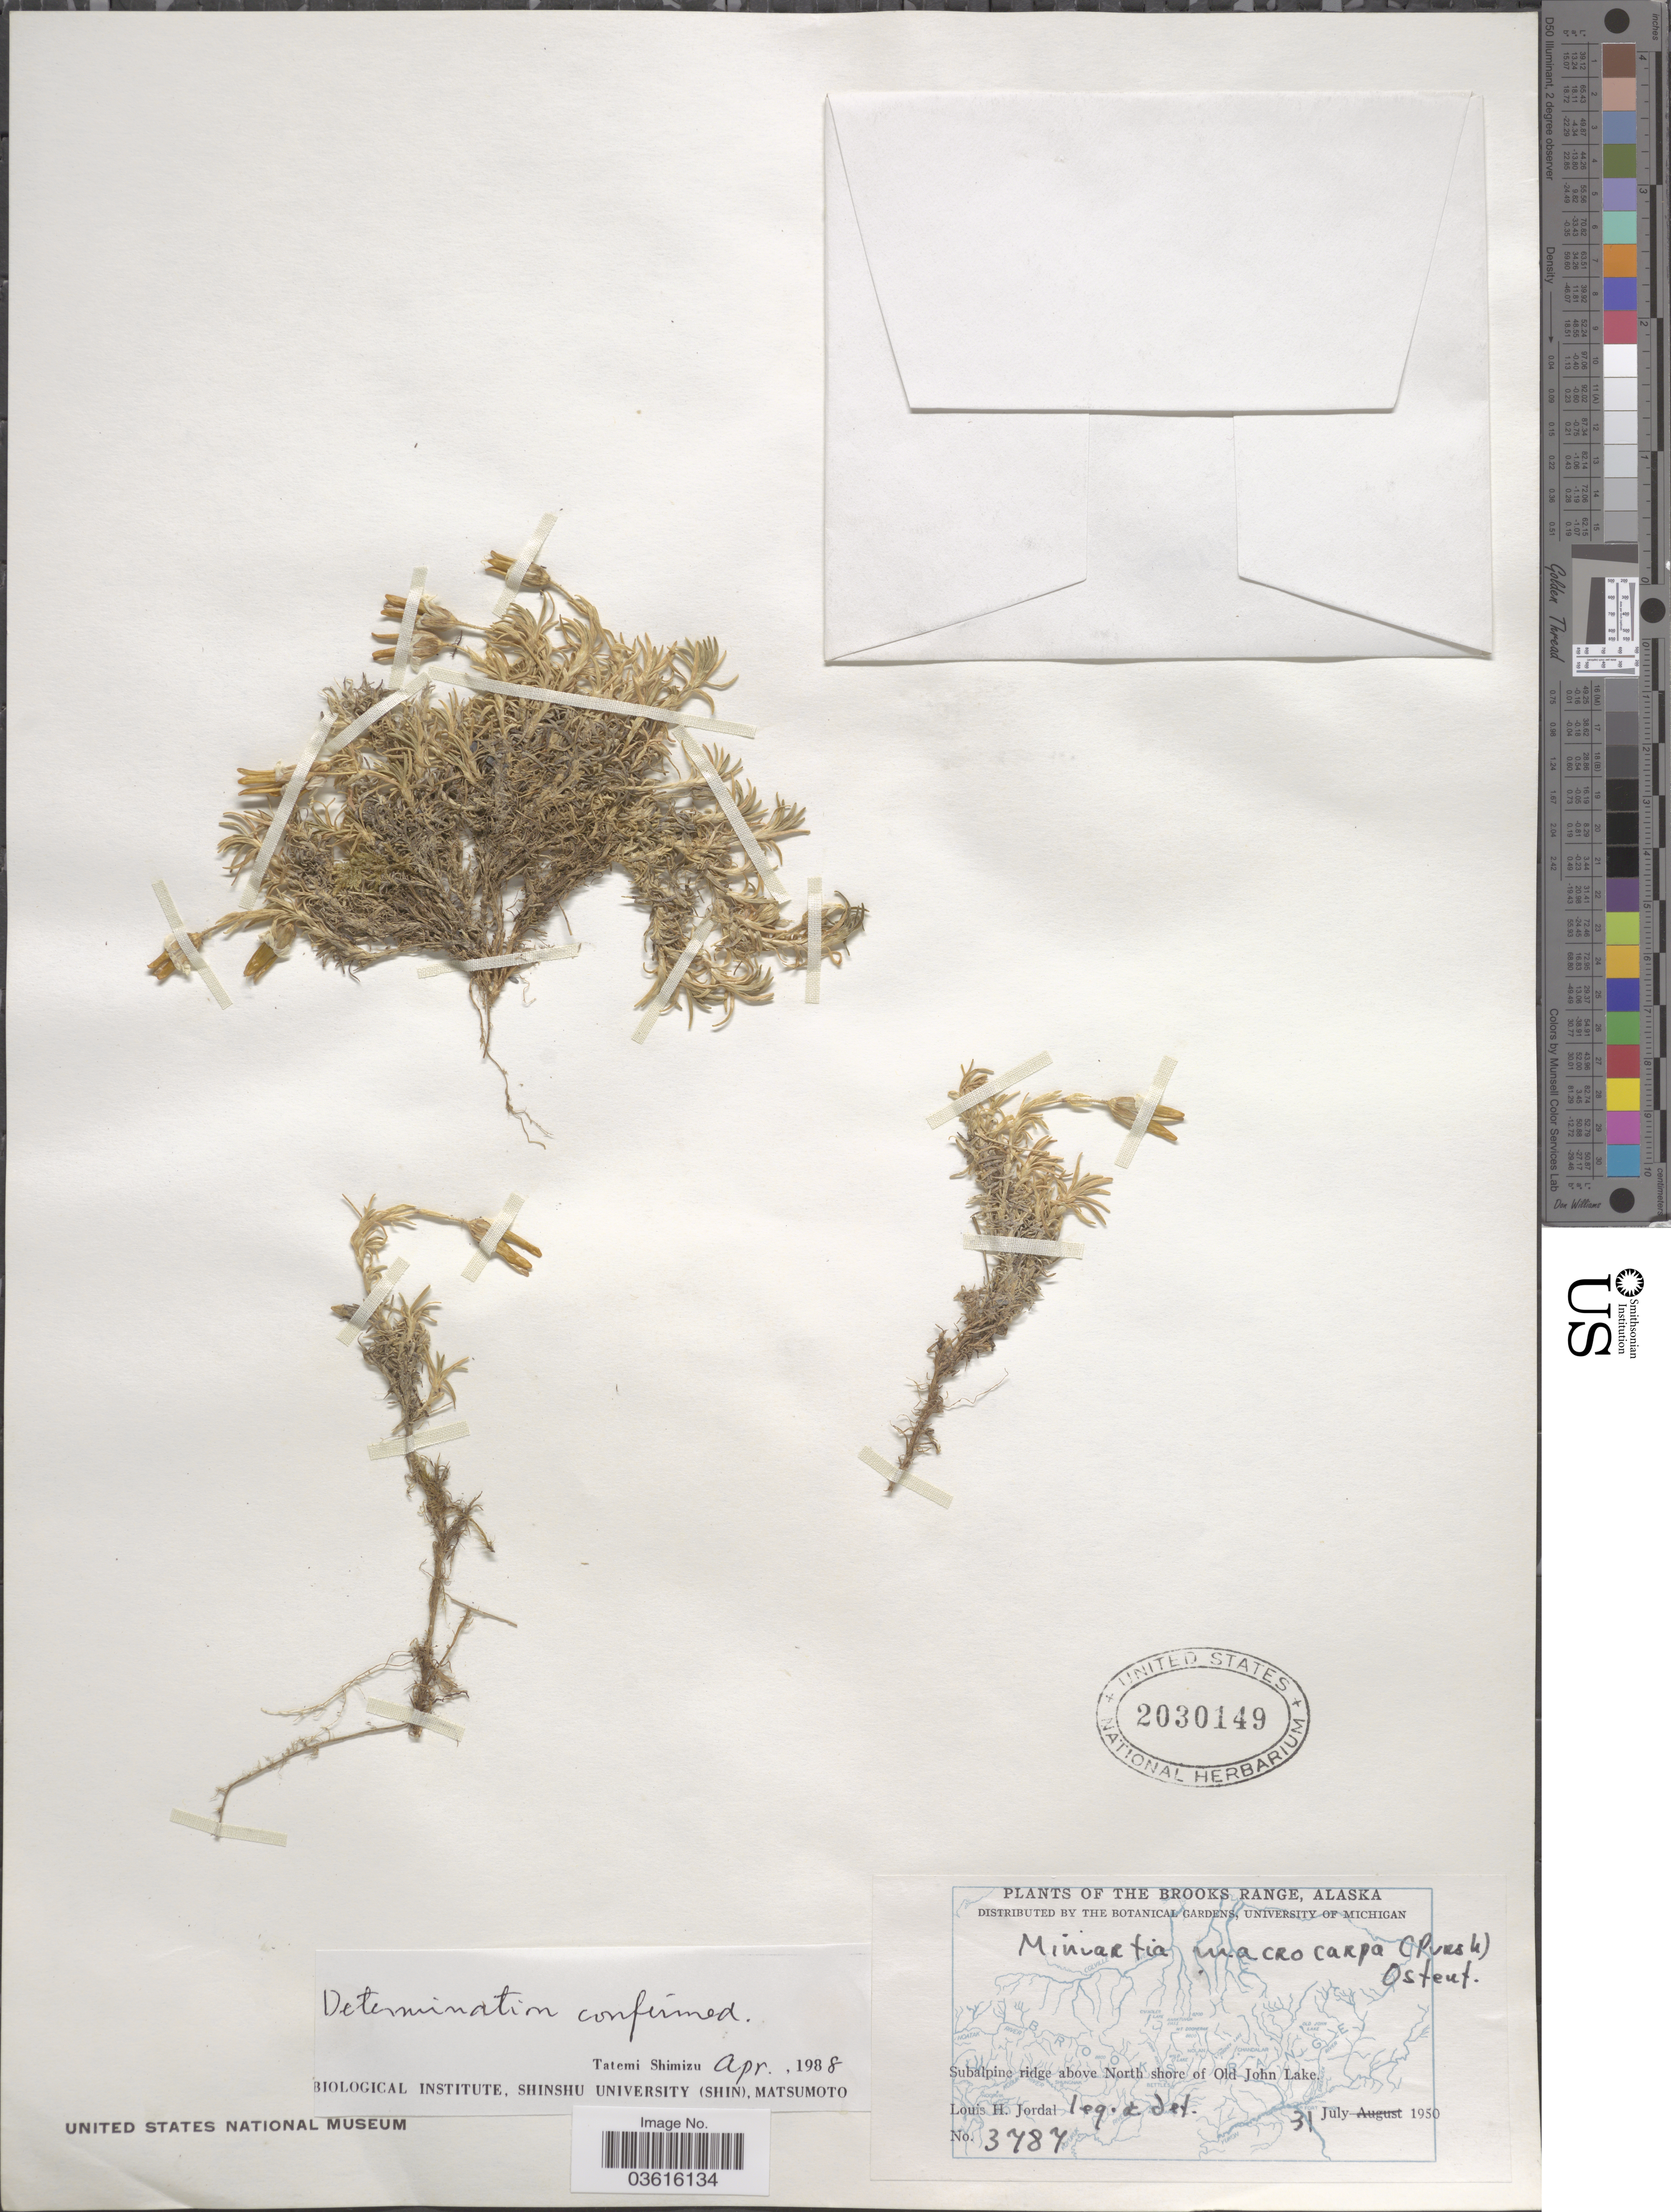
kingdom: Plantae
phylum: Tracheophyta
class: Magnoliopsida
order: Caryophyllales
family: Caryophyllaceae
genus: Pseudocherleria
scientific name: Pseudocherleria macrocarpa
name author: (Pursh) Dillenb. & Kadereit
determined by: U.S. National Herbarium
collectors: L. Jordal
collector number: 3787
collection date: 1950-07-31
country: United States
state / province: Alaska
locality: The Brooks Range. Subalpine ridge above North shore of Old John Lake.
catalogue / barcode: US 2030149